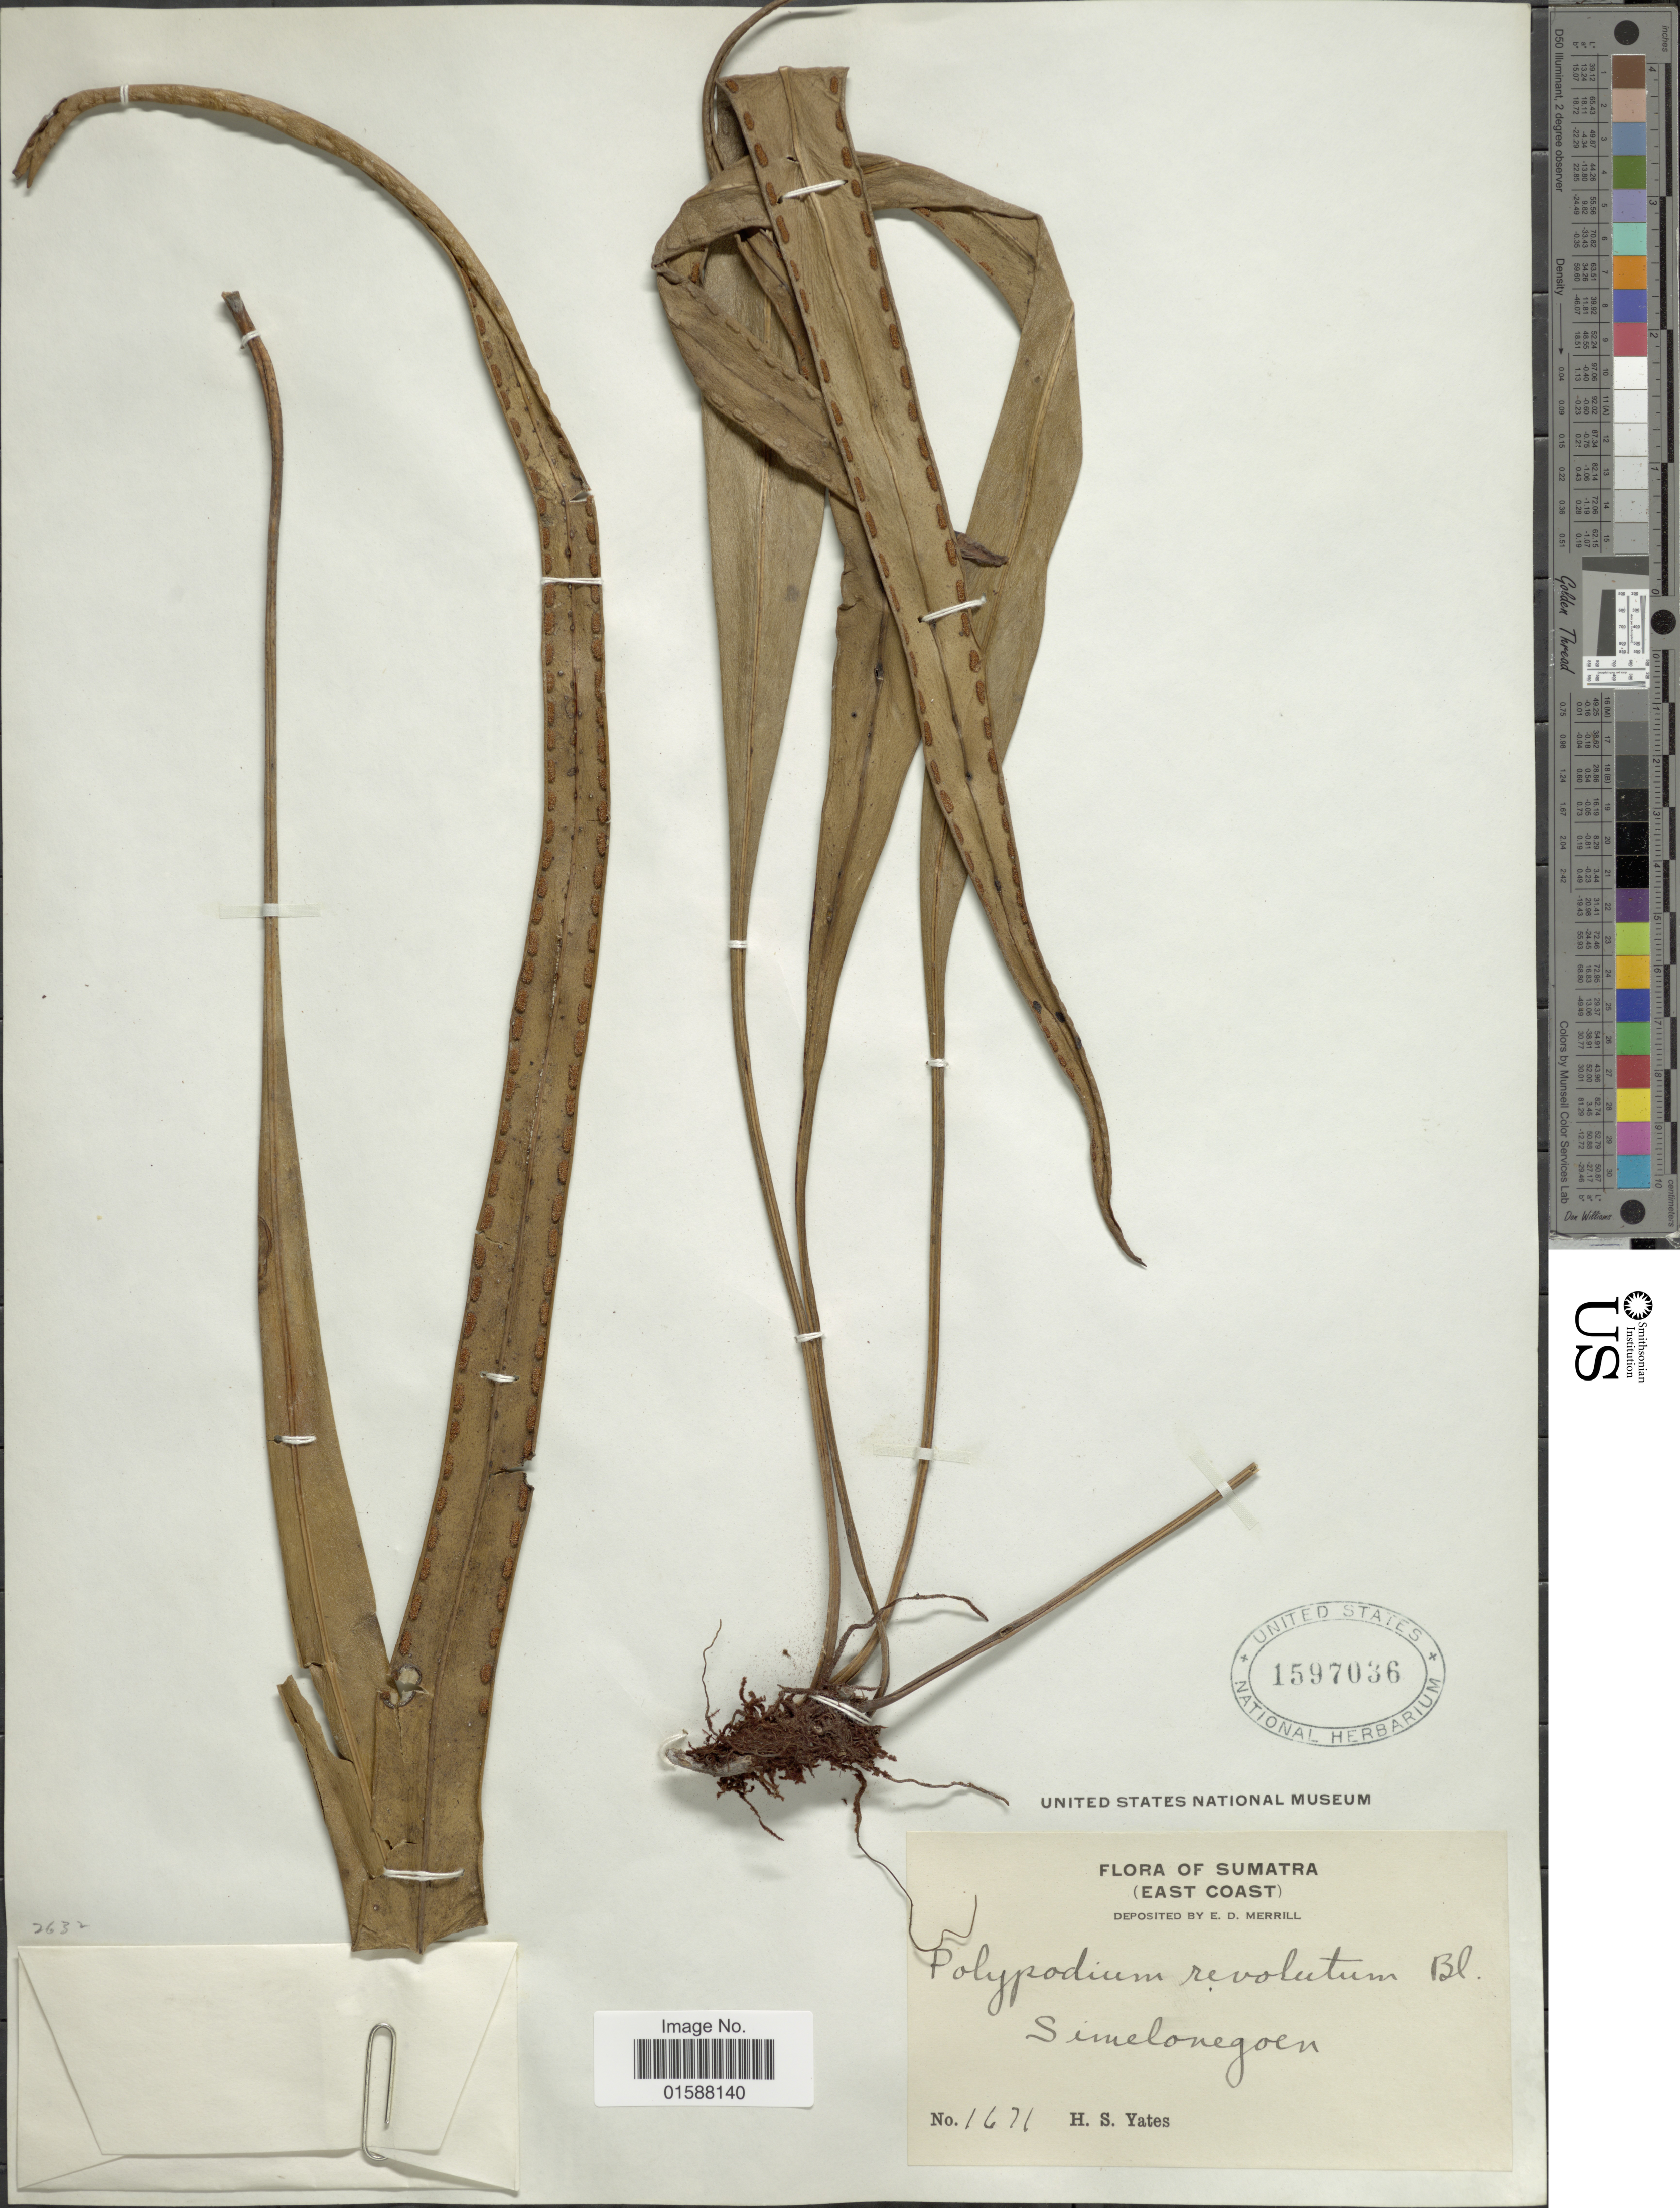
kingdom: Plantae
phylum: Tracheophyta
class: Polypodiopsida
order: Polypodiales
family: Polypodiaceae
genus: Lepisorus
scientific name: Lepisorus longifolius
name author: (Blume) Holttum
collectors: H. S. Yates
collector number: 1671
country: Indonesia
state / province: Sumatra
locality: East Coast. Sinelonegoen [interpreted]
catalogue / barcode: US 1597036